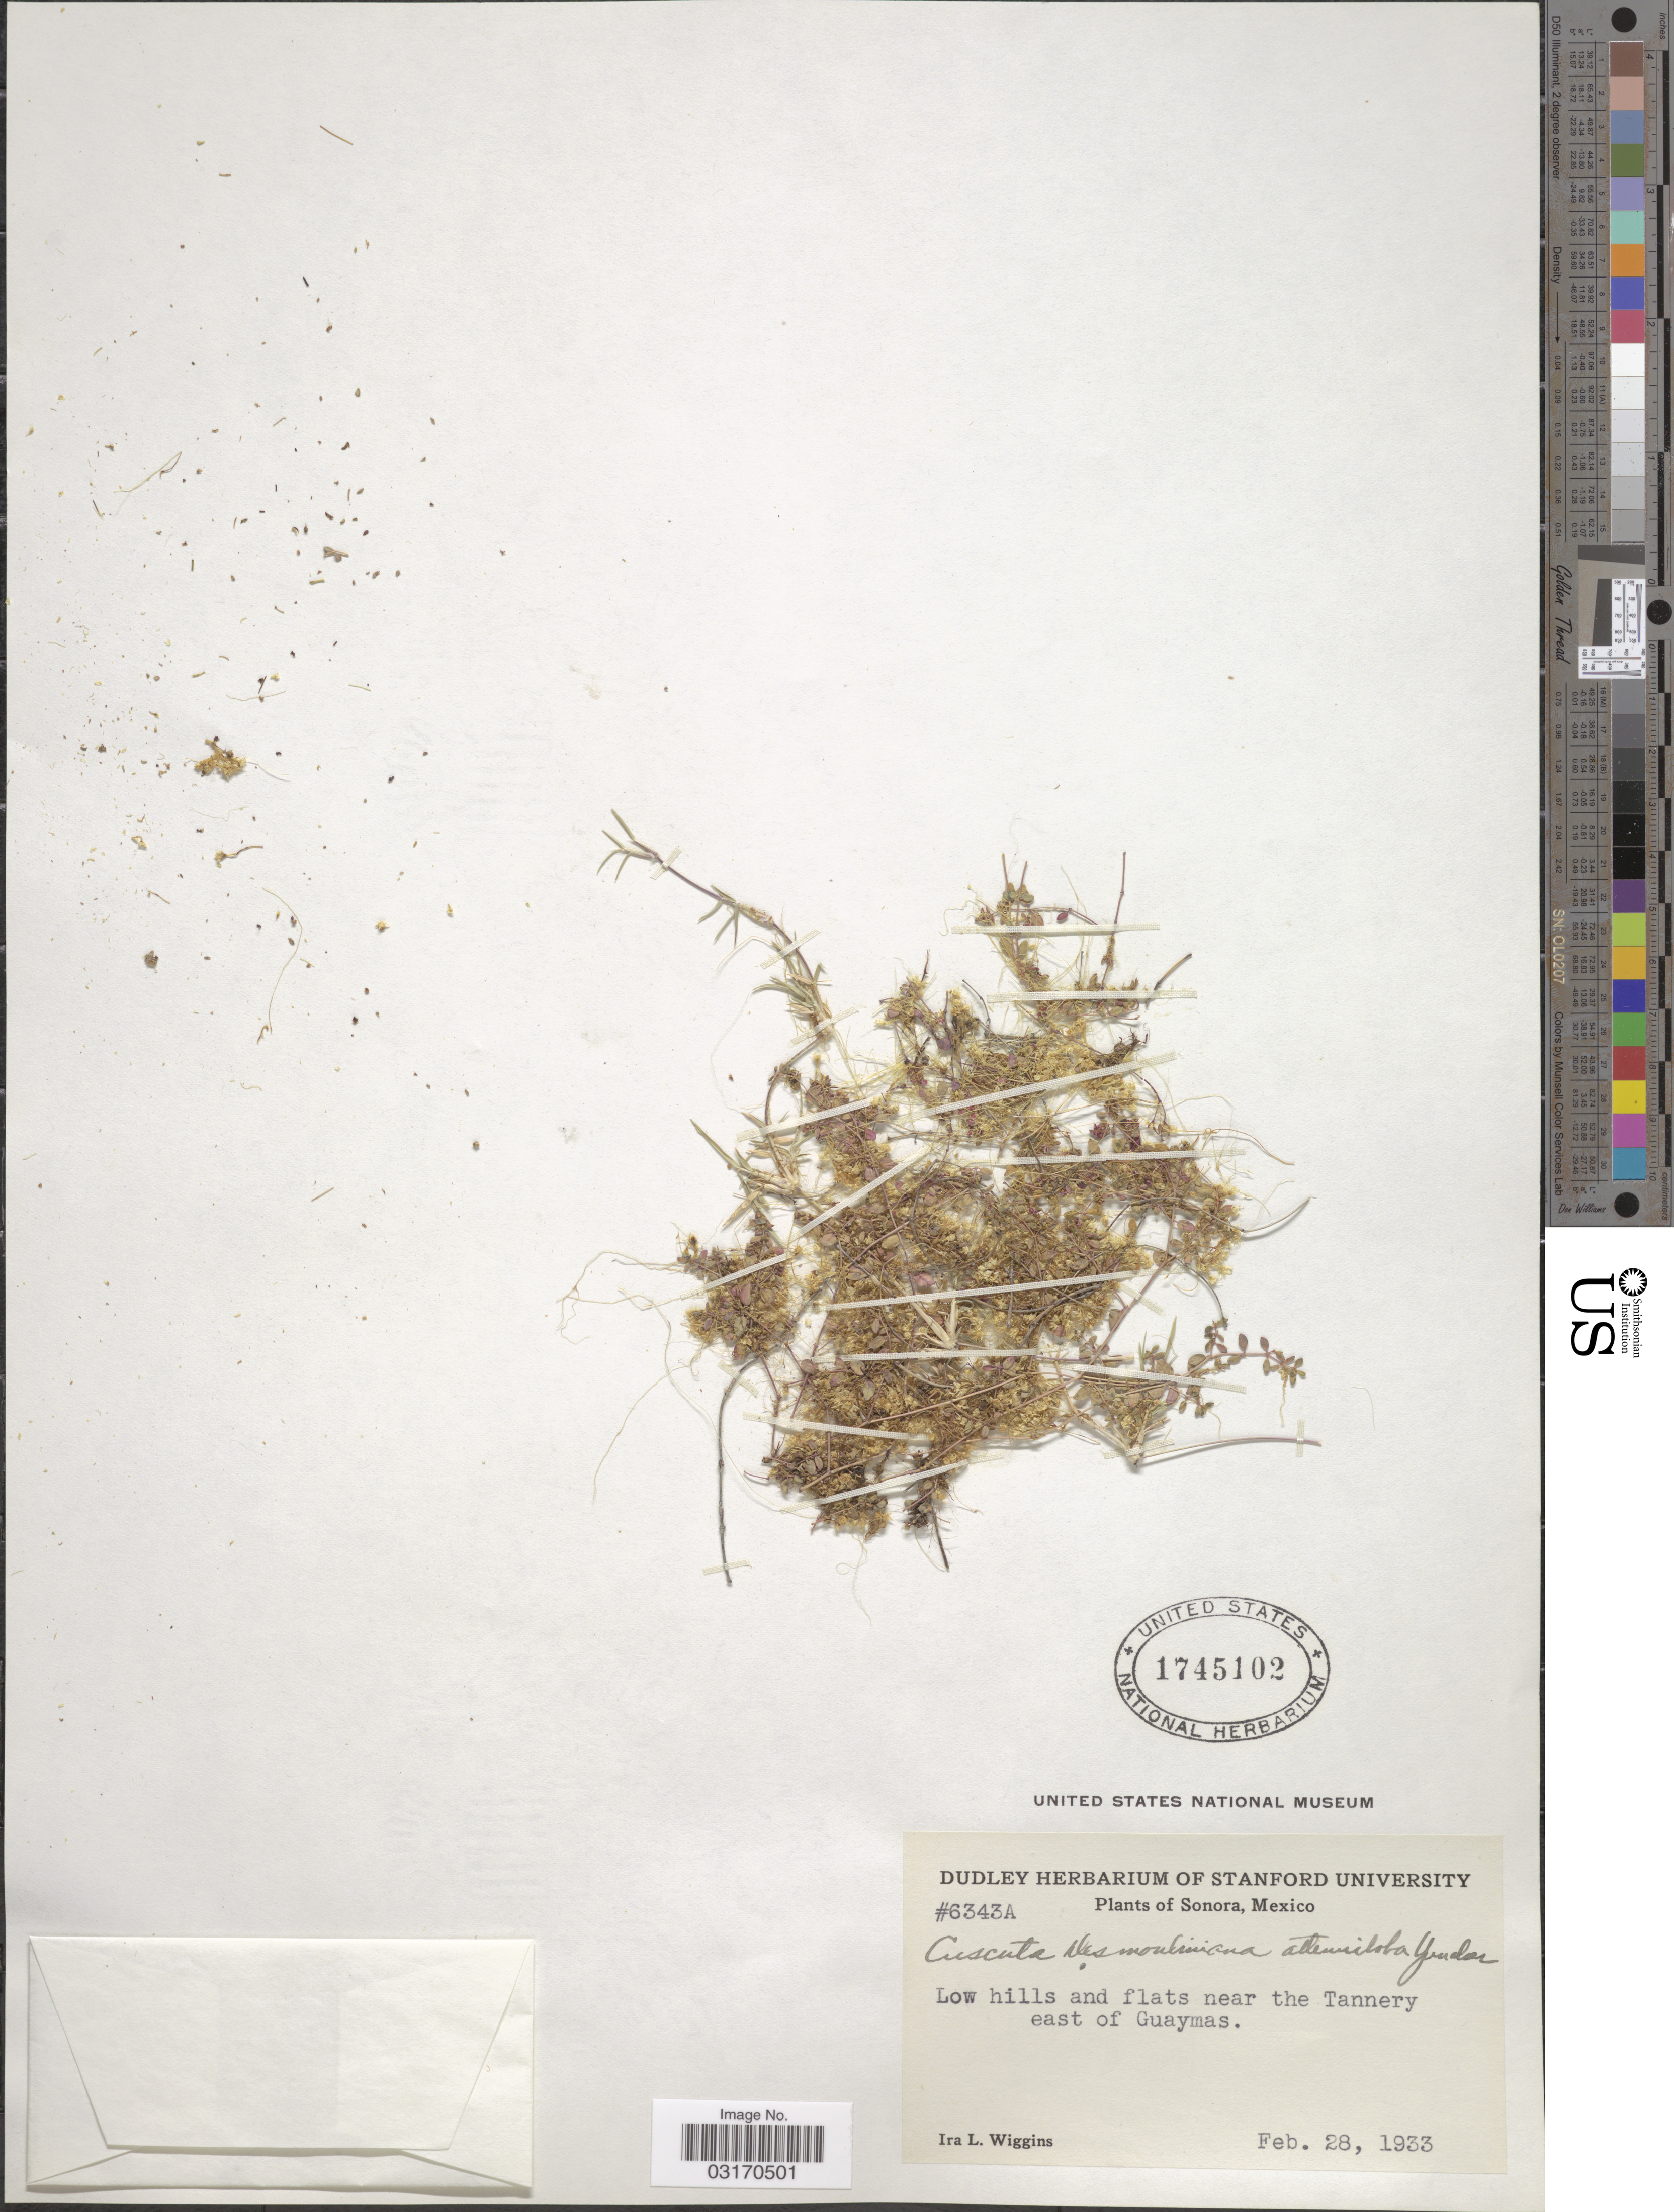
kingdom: Plantae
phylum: Tracheophyta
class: Magnoliopsida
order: Solanales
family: Convolvulaceae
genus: Cuscuta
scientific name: Cuscuta desmouliniana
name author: Yunck.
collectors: I. L. Wiggins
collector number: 6343A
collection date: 1933-02-28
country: Mexico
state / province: Sonora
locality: Low hills and flats near the Tannery east of Guaymas.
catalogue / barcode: US 1745102